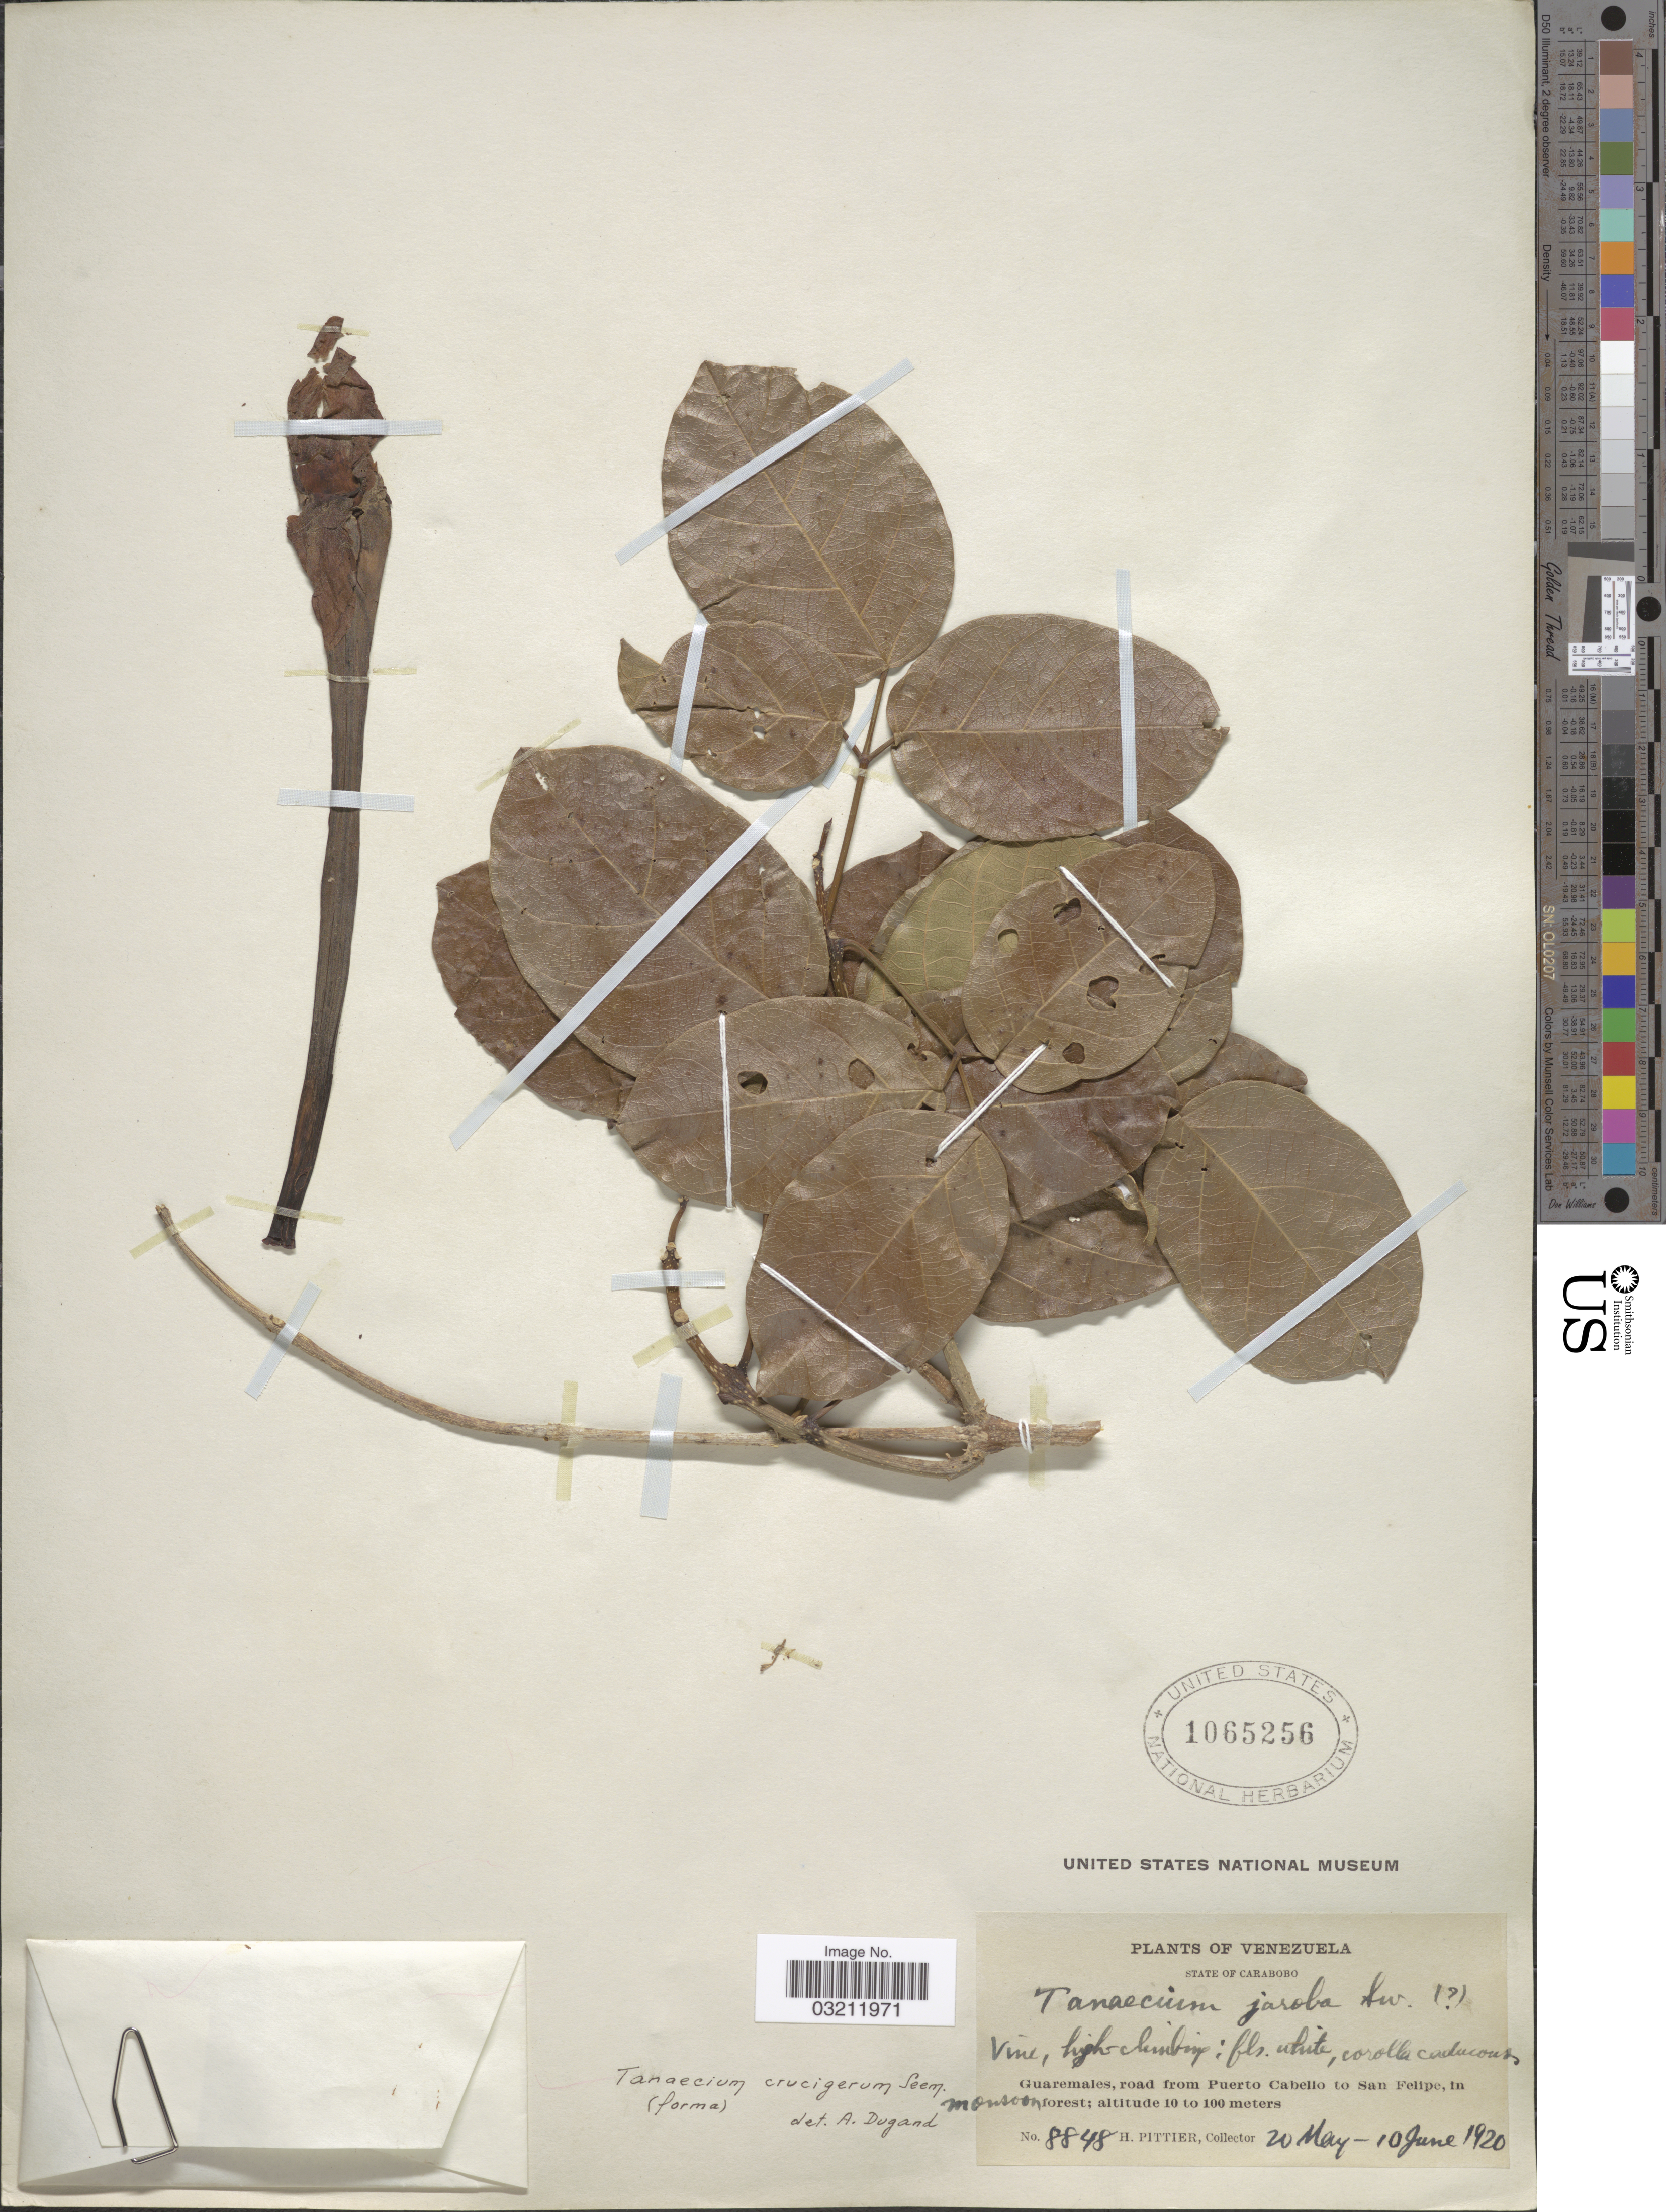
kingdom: Plantae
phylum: Tracheophyta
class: Magnoliopsida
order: Lamiales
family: Bignoniaceae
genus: Tanaecium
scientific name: Tanaecium crucigerum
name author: Seem.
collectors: H. F. Pittier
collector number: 8848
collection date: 1920-05-20/1920-06-10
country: Venezuela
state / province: Carabobo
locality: Guaremales, road from Puerto Cabello to San Felipe.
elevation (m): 10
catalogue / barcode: US 1065256